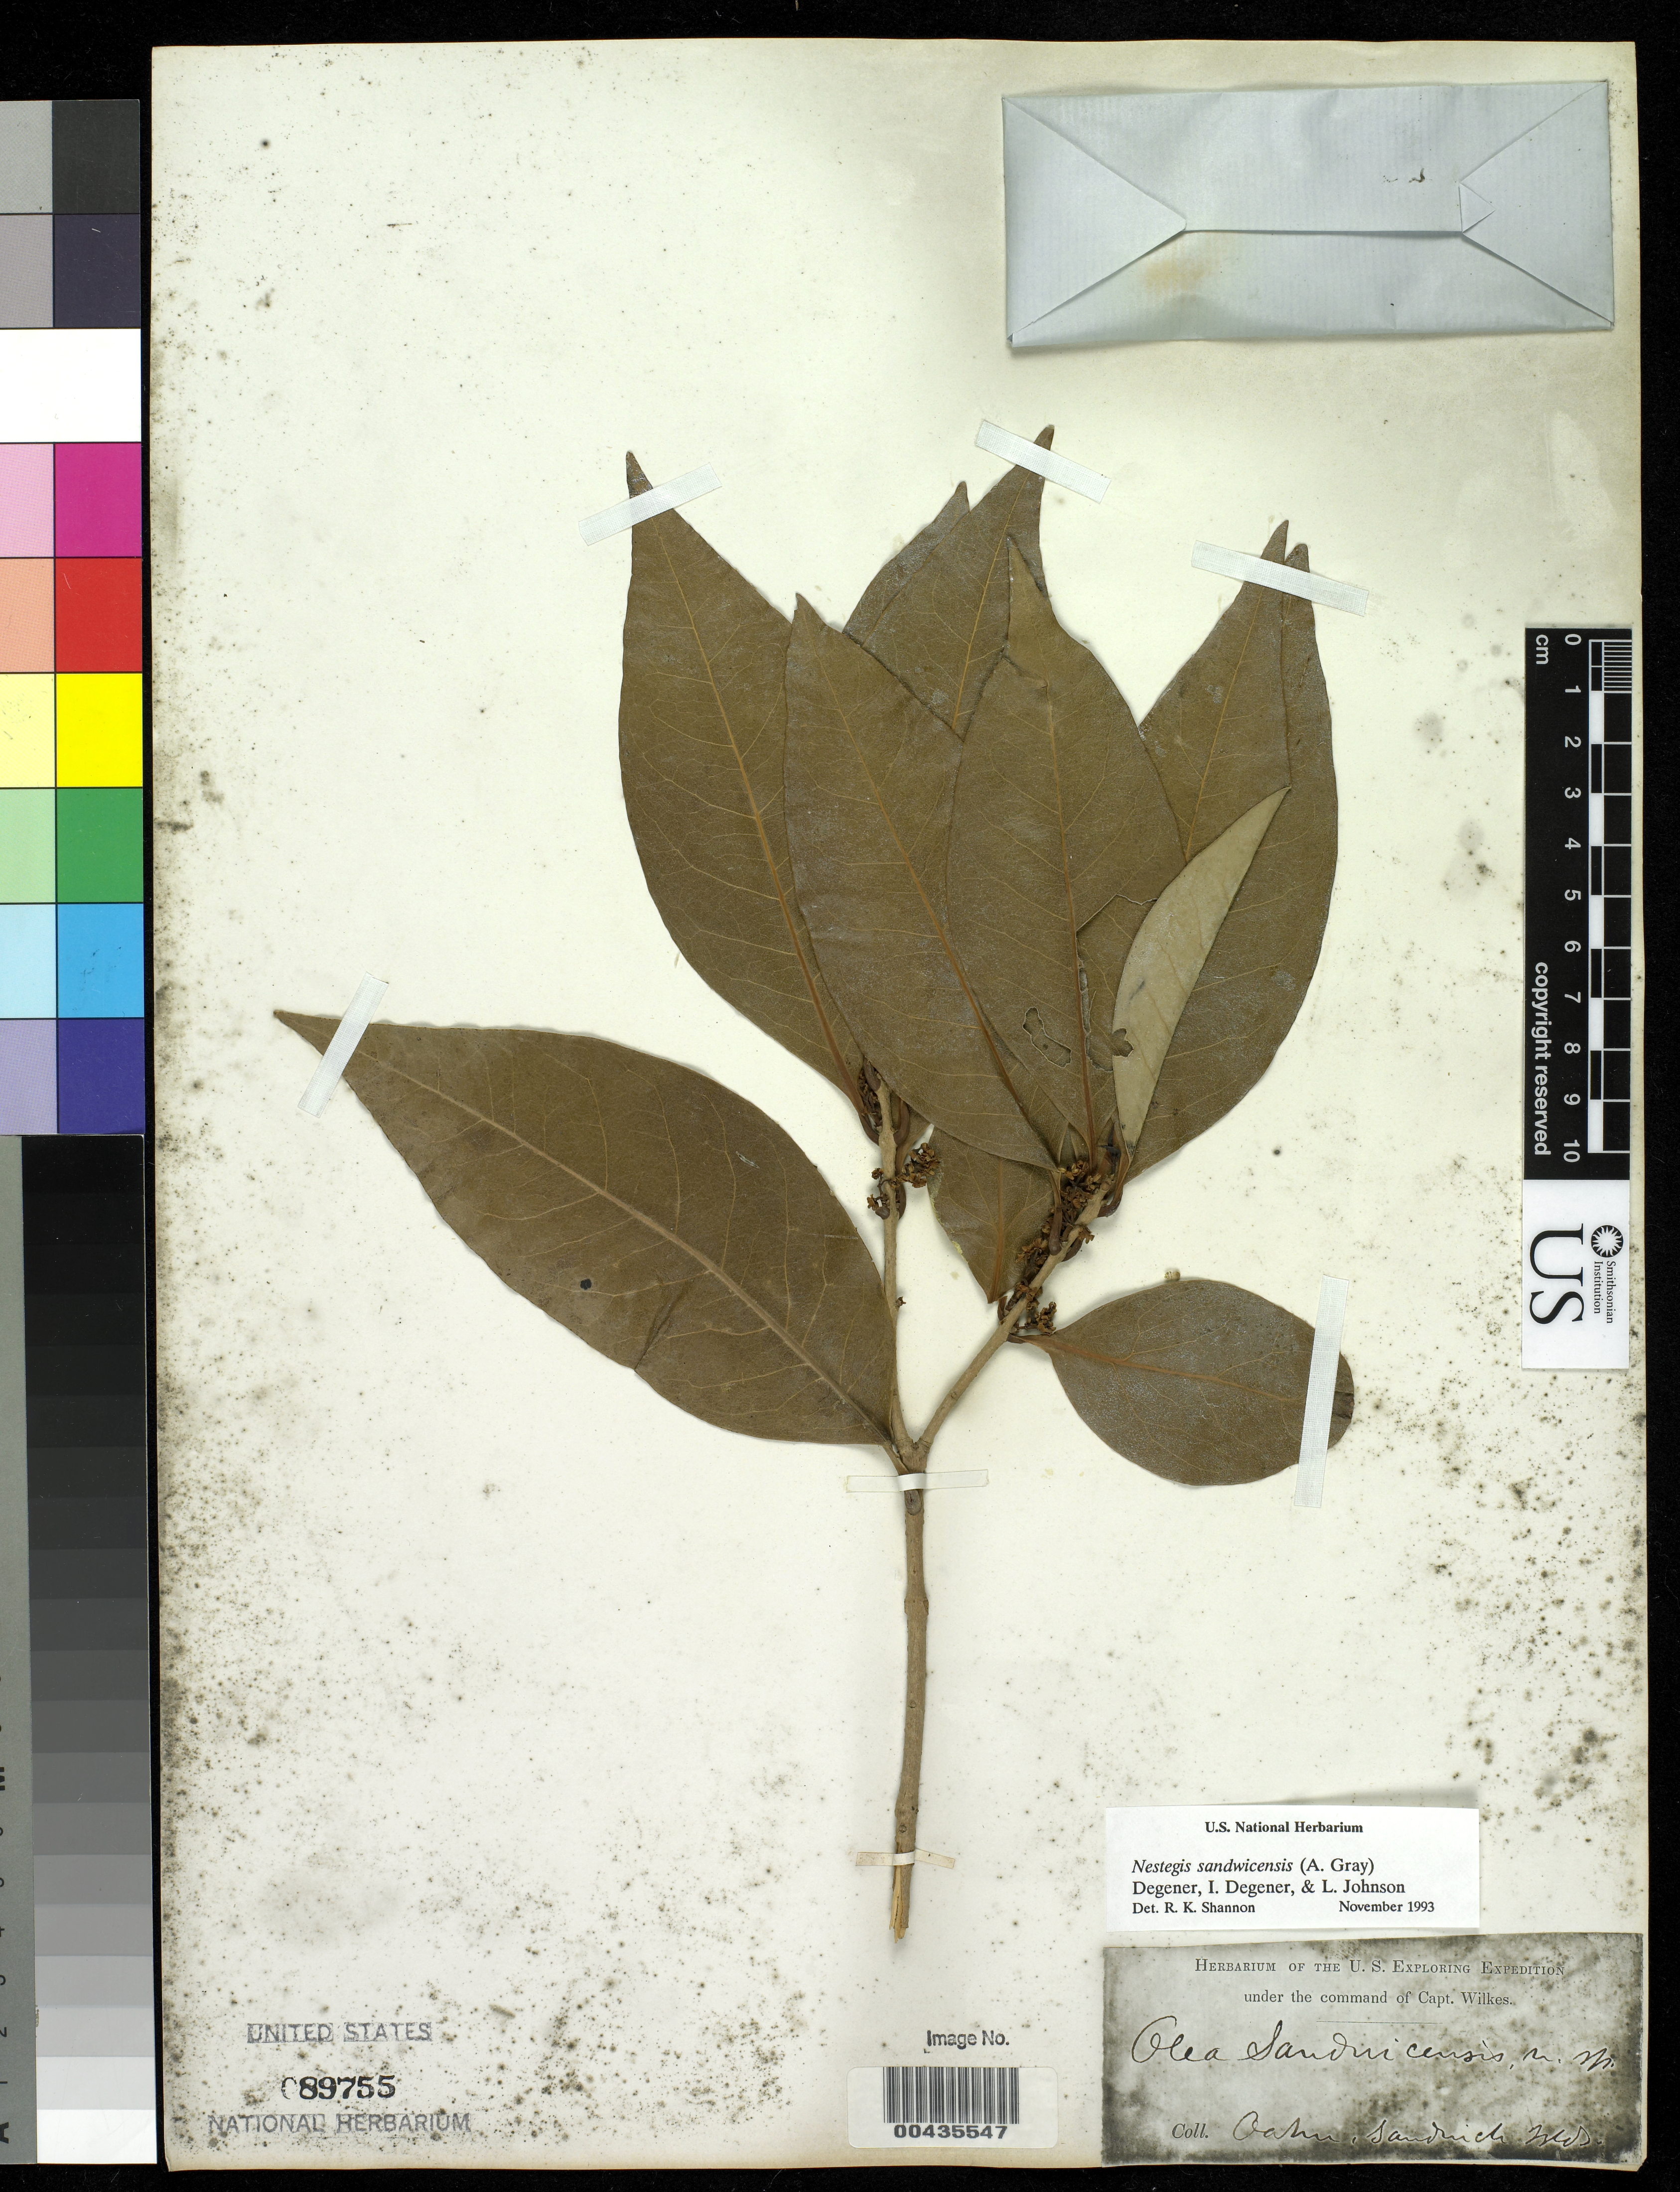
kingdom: Plantae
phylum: Tracheophyta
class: Magnoliopsida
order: Lamiales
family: Oleaceae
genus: Notelaea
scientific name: Notelaea sandwicensis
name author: (A. Gray) Hong-Wa & Besnard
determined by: Wagner, W. L., (BOT), Smithsonian Institution - National Museum of Natural History (UNITED STATES)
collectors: Wilkes Explor. Exped.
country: United States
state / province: Hawaii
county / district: Honolulu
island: Oahu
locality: Oahu, Sandwich Islands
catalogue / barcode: US 89755